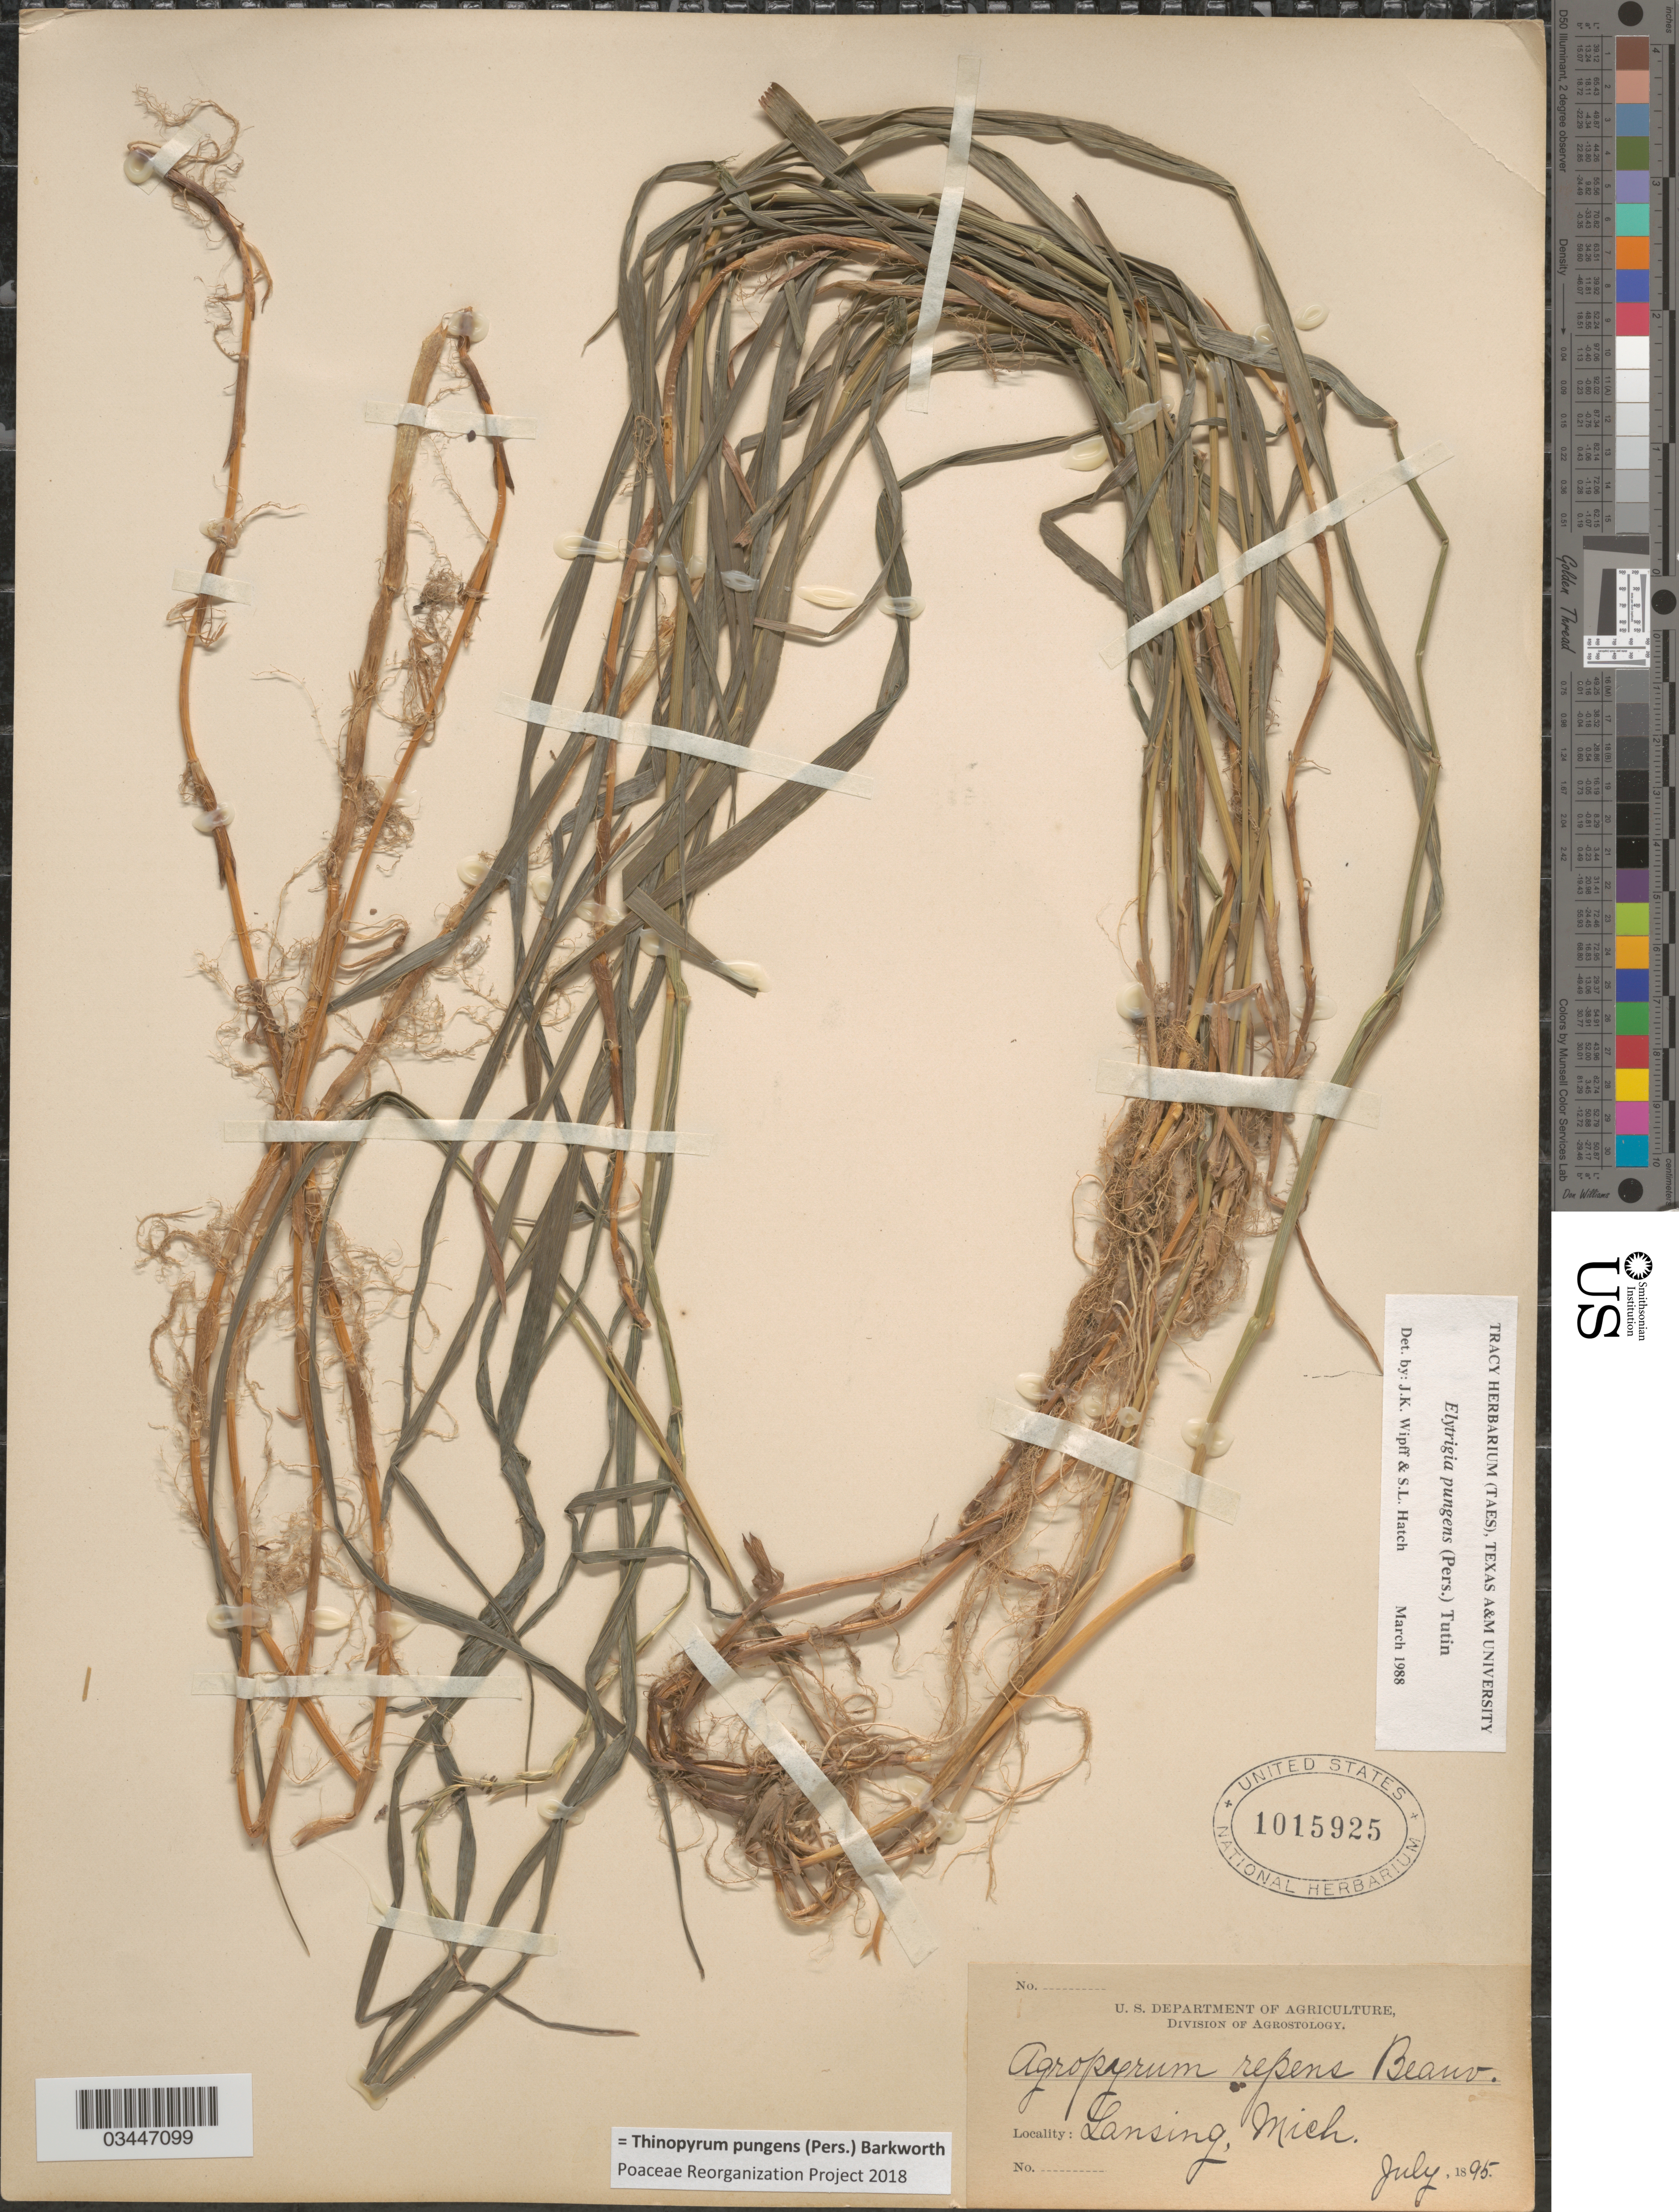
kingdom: Plantae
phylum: Tracheophyta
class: Liliopsida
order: Poales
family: Poaceae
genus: Thinopyrum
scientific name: Thinopyrum pungens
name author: (Pers.) Barkworth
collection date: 1895-07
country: United States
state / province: Michigan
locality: Lansing.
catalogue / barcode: US 1015925